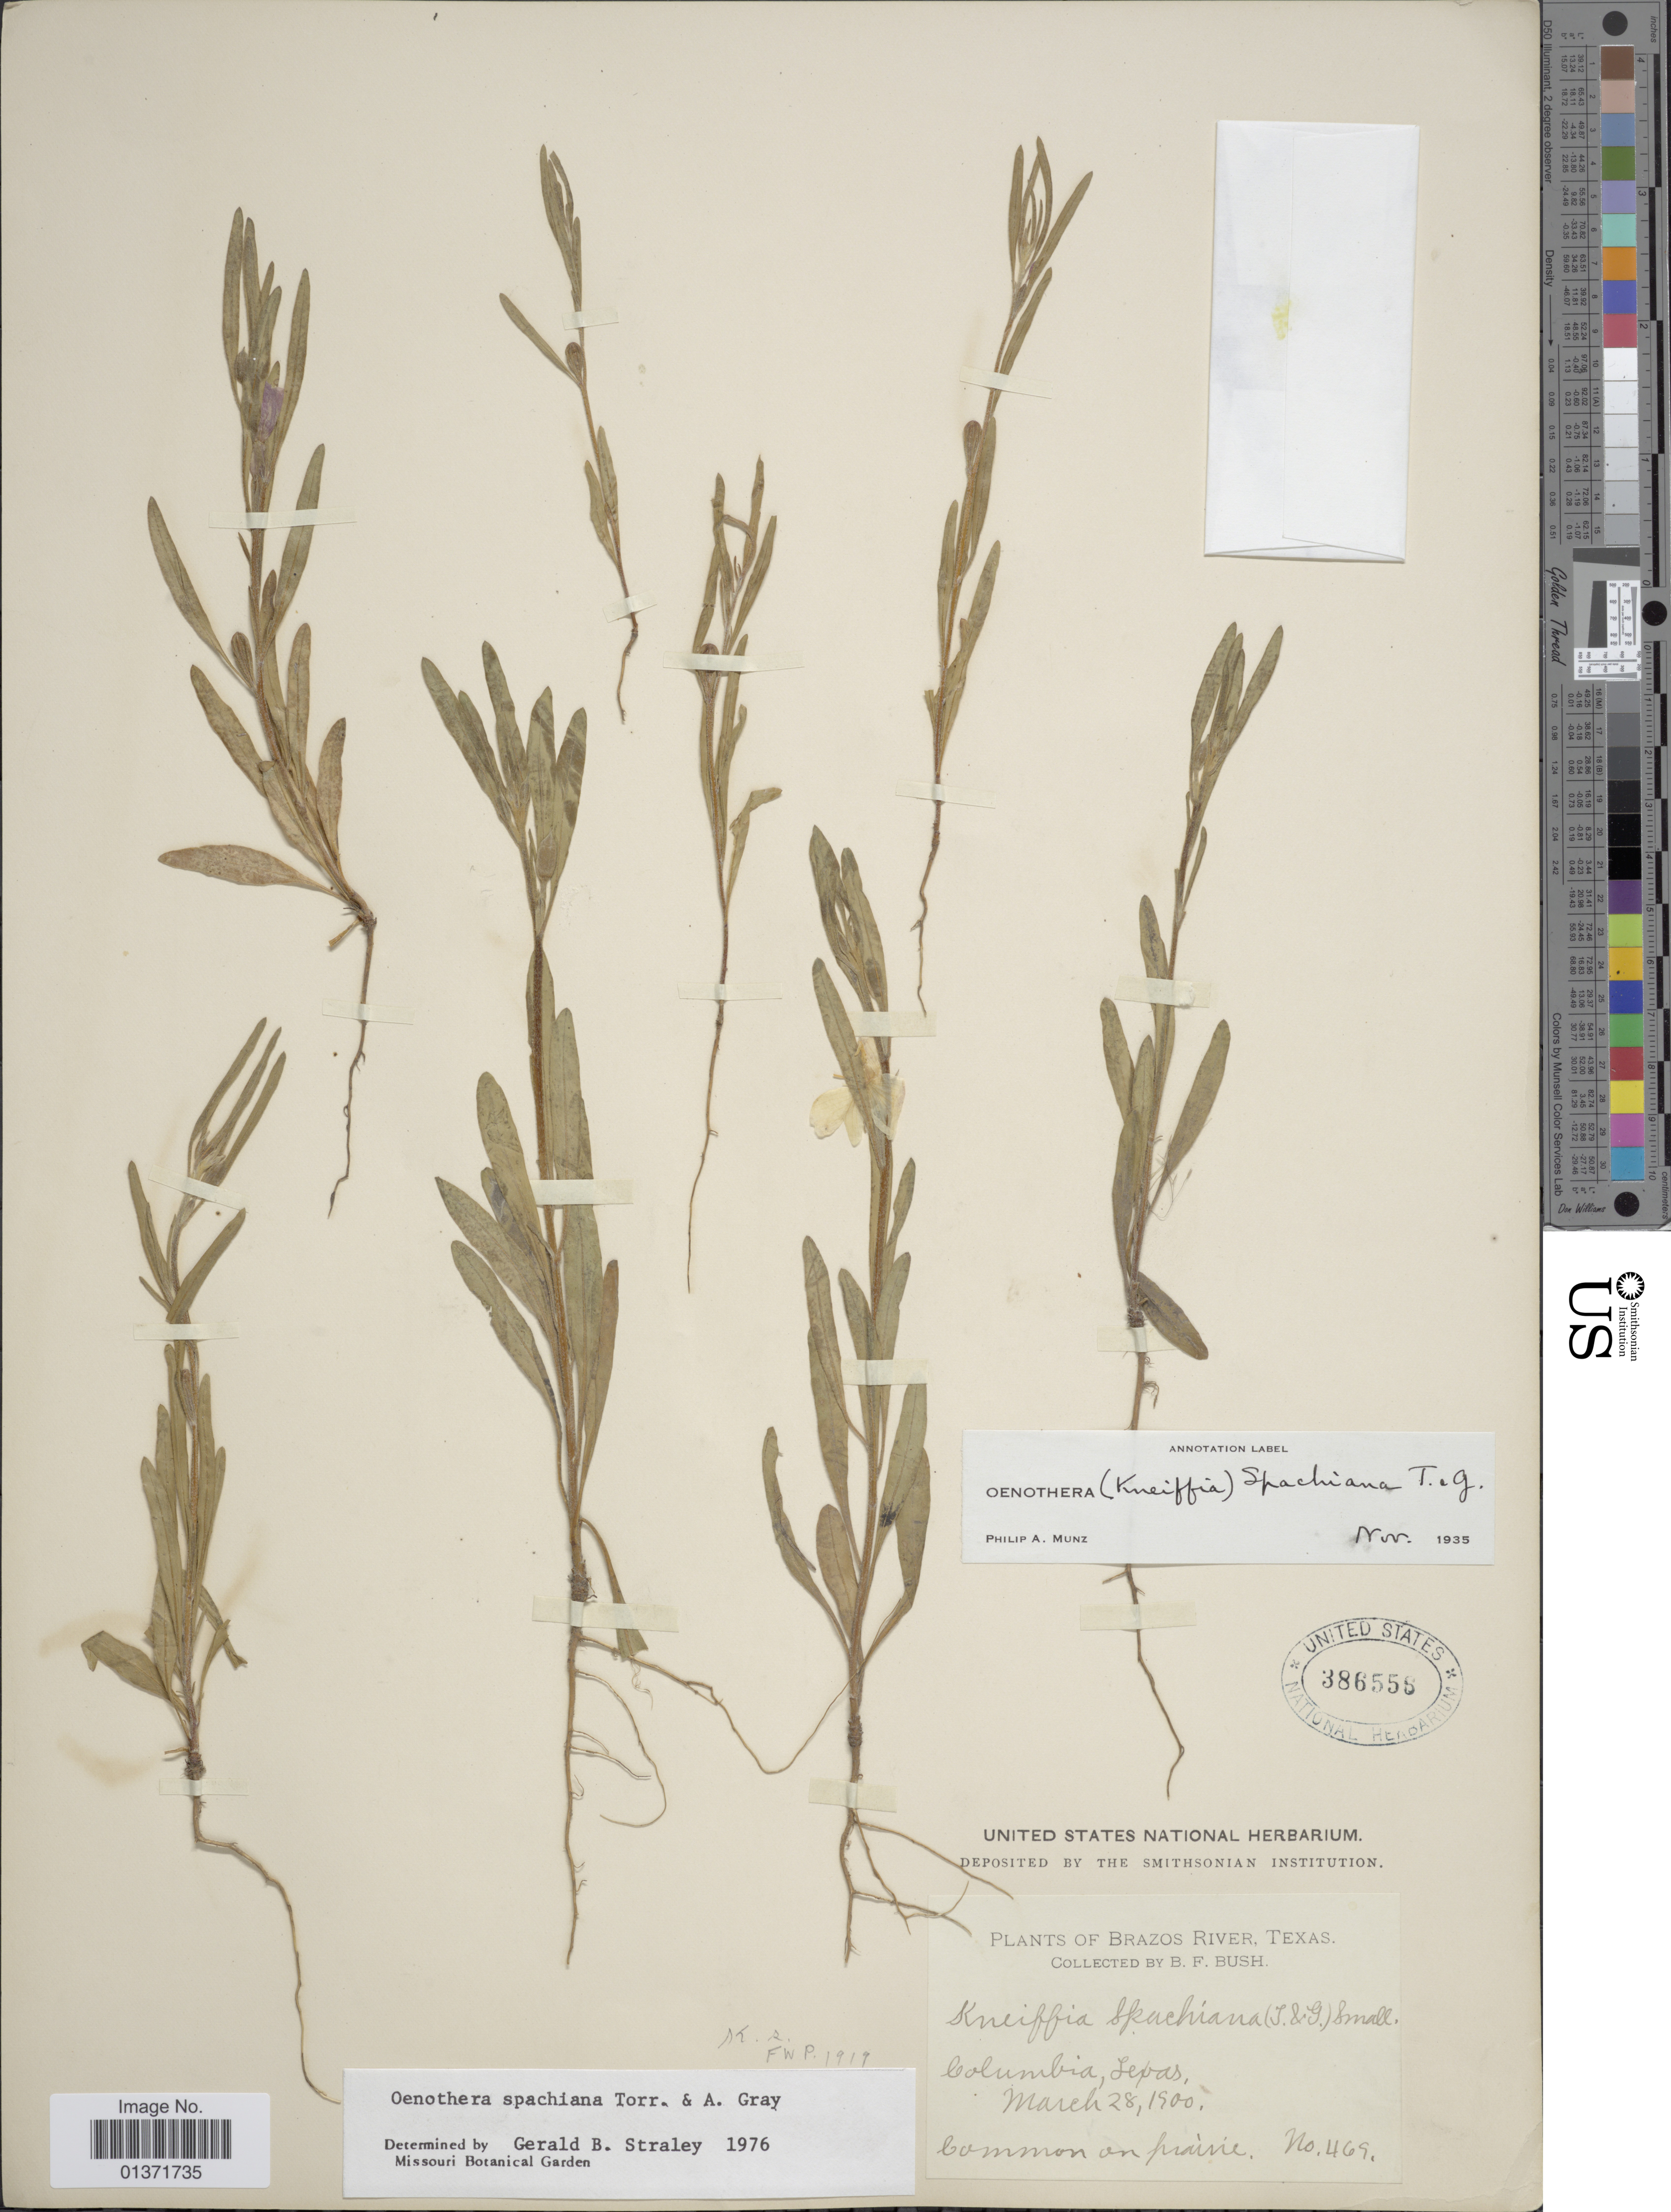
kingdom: Plantae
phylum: Tracheophyta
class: Magnoliopsida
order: Myrtales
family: Onagraceae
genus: Oenothera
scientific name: Oenothera spachiana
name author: Torr. & A. Gray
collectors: B. F. Bush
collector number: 469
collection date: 1900-03-28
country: United States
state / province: Texas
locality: Brazos River, Columbia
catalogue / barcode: US 386556